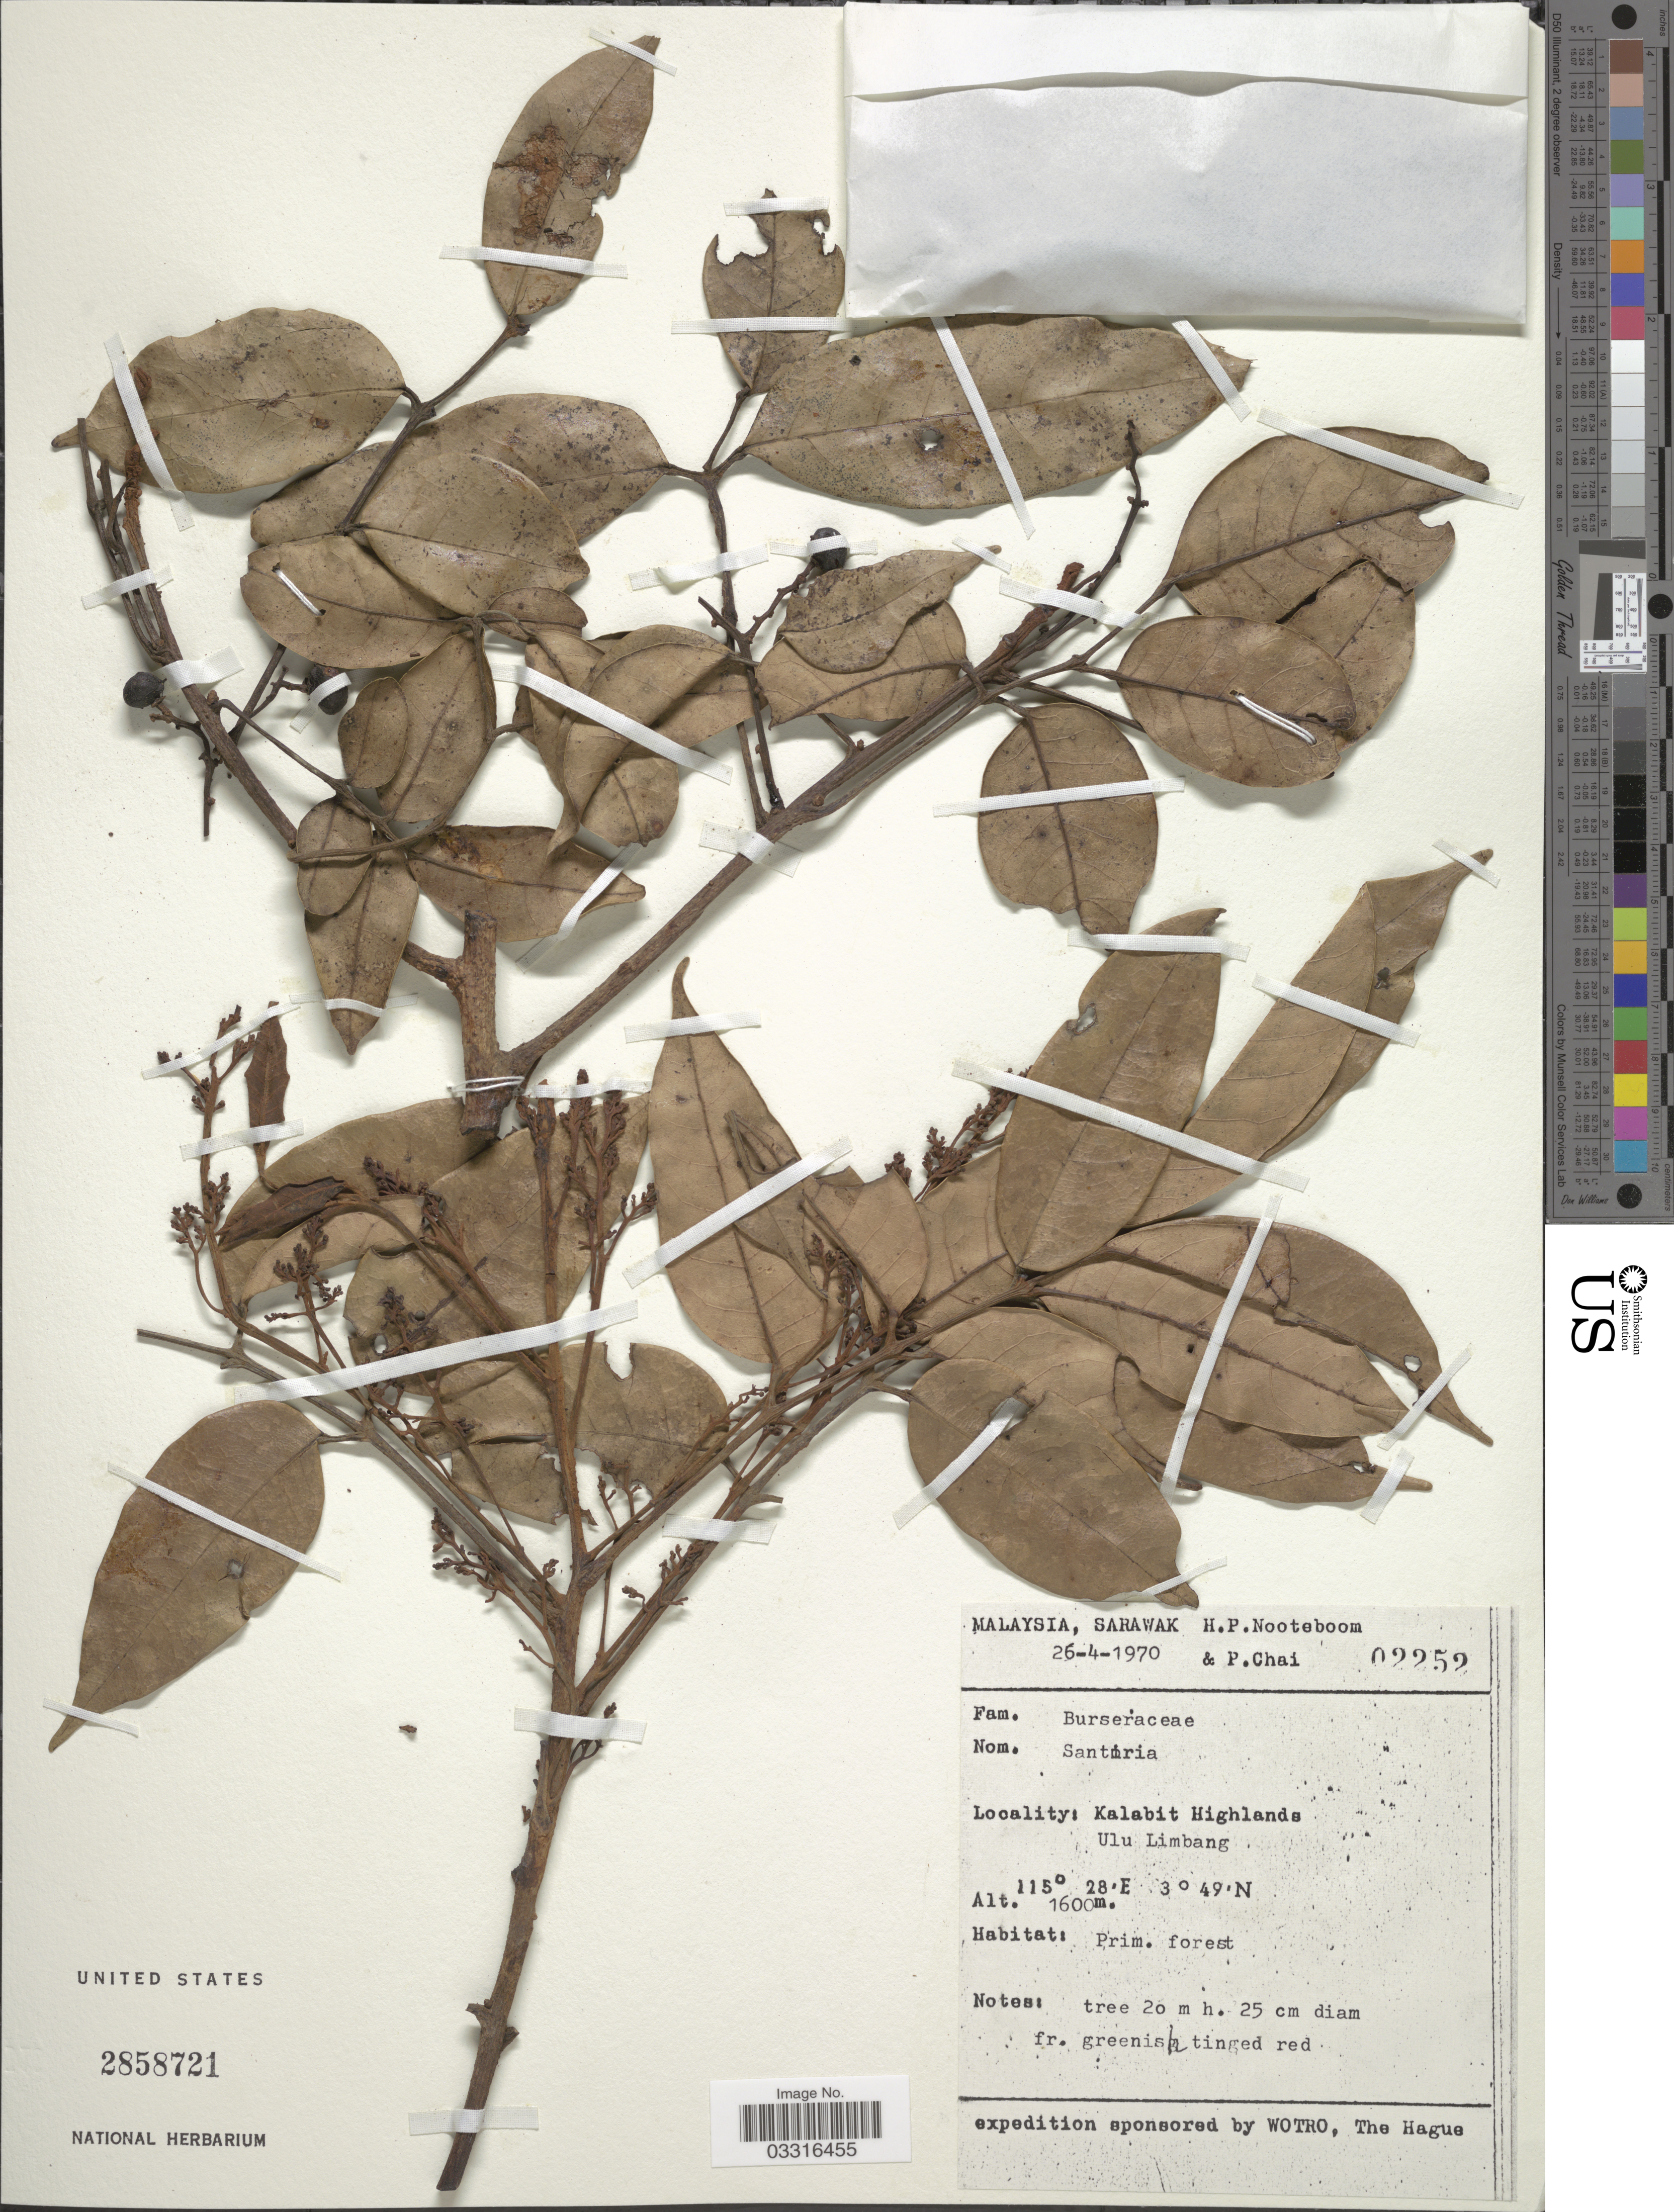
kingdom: Plantae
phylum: Tracheophyta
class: Magnoliopsida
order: Sapindales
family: Burseraceae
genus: Santiria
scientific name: Santiria sp.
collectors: H. P. Nooteboom & P. Chai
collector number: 02252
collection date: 1970-04-26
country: Malaysia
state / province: Sarawak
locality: Kalabit Highlands, Ulu Limbang.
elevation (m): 1600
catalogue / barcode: US 2858721